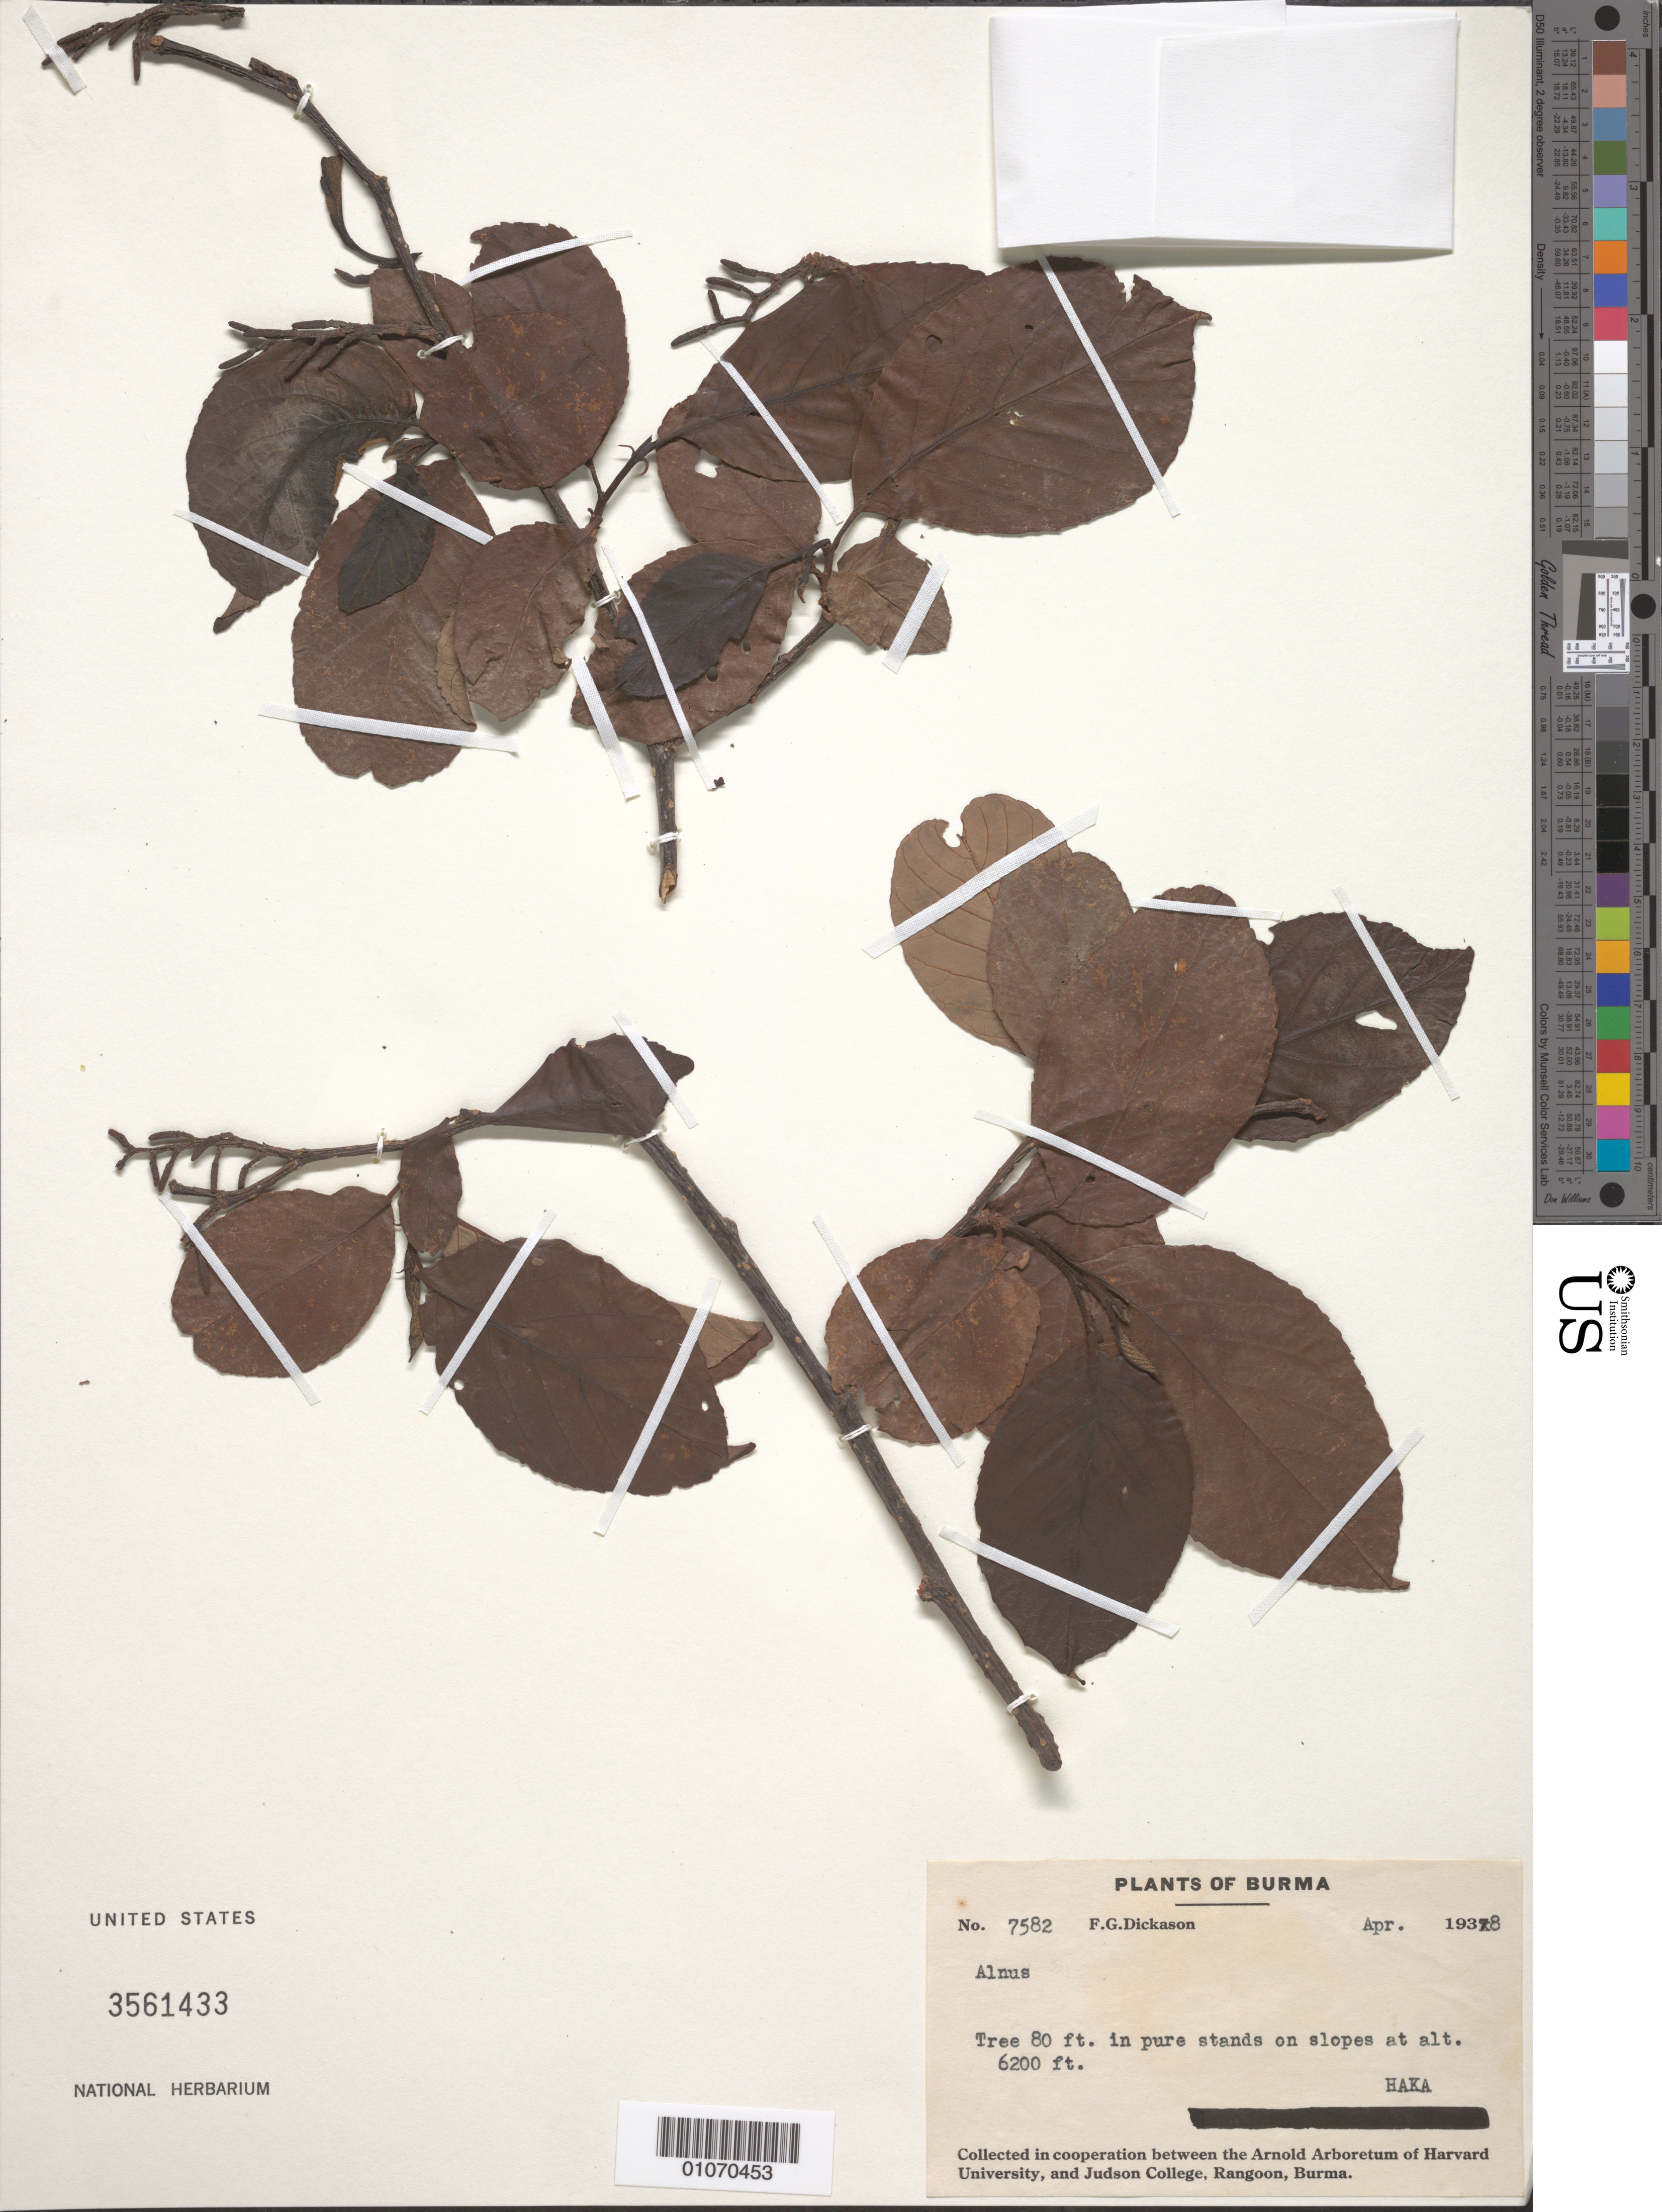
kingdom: Plantae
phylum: Tracheophyta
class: Magnoliopsida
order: Fagales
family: Betulaceae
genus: Alnus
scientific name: Alnus sp.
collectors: F. Dickason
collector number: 7582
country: Myanmar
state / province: Chin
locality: Haka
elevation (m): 1890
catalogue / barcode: US 3561433